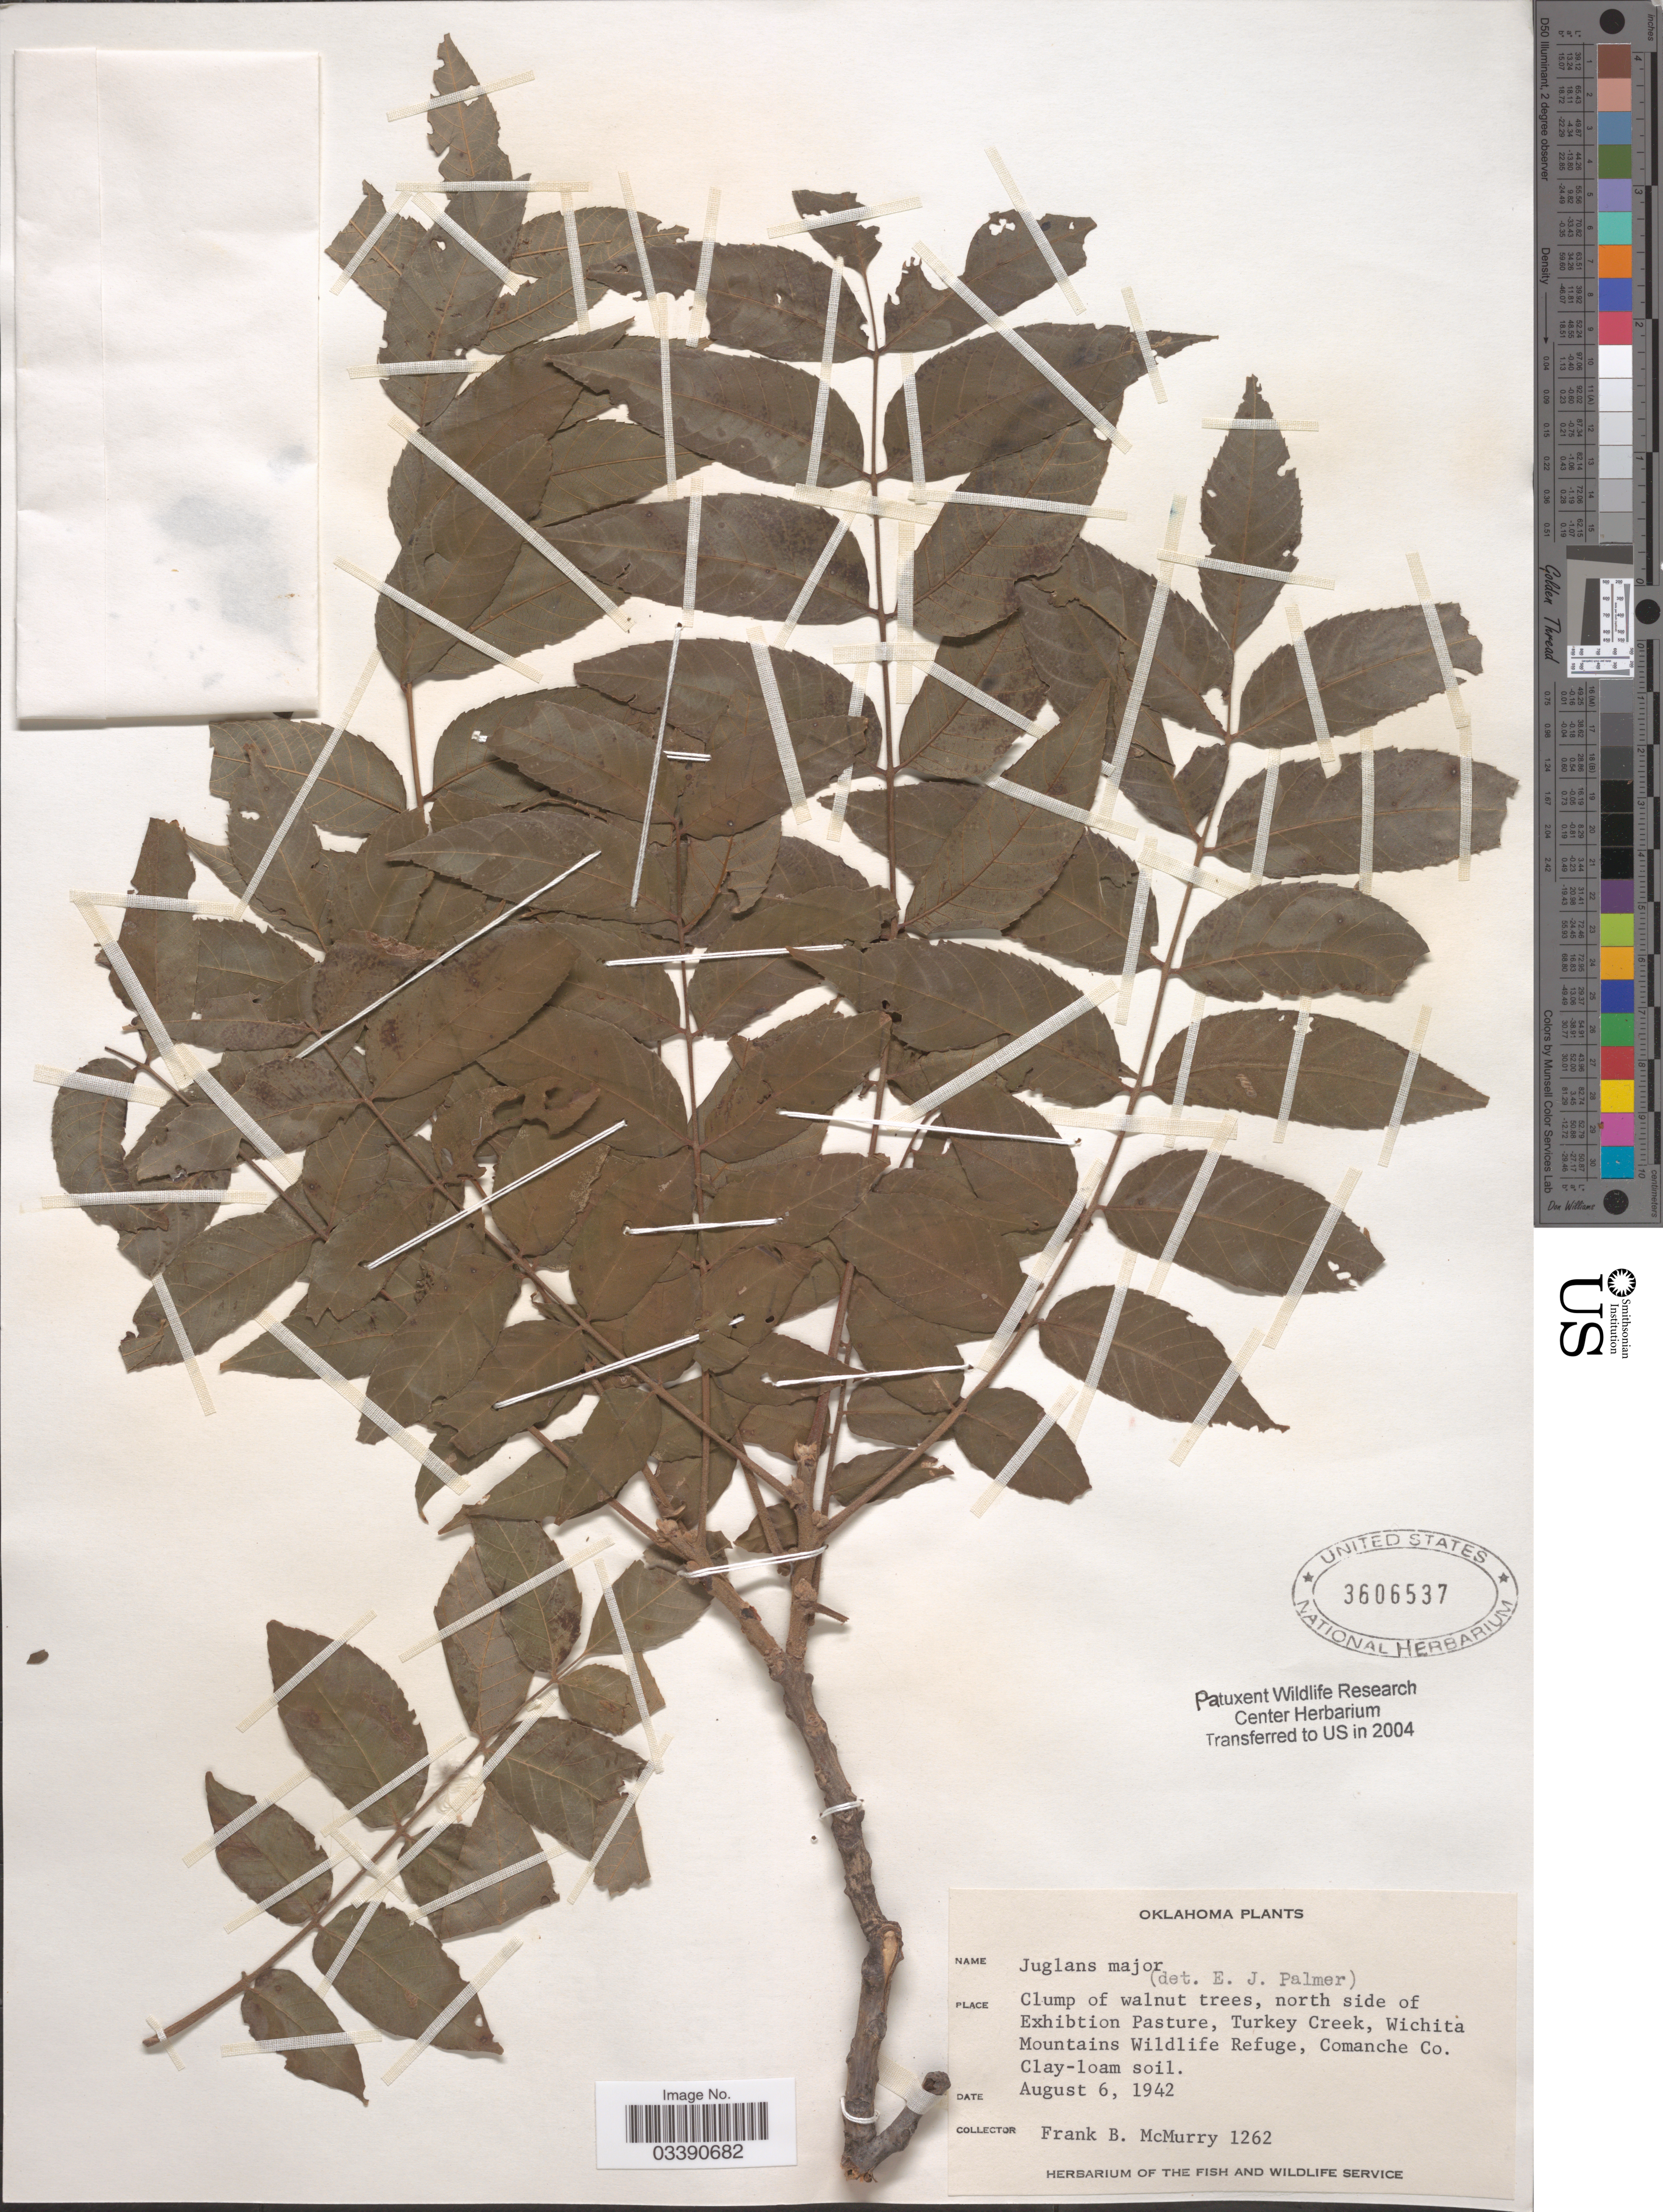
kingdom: Plantae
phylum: Tracheophyta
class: Magnoliopsida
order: Fagales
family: Juglandaceae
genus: Juglans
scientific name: Juglans major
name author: (Torr.) A. Heller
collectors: F. B. McMurry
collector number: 1262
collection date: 1942-08-06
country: United States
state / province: Oklahoma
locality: North side of Exhibition Pasture, Turkey Creek, Wichita Mountains Wildlife Refuge, Comanche Co.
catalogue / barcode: US 3606537